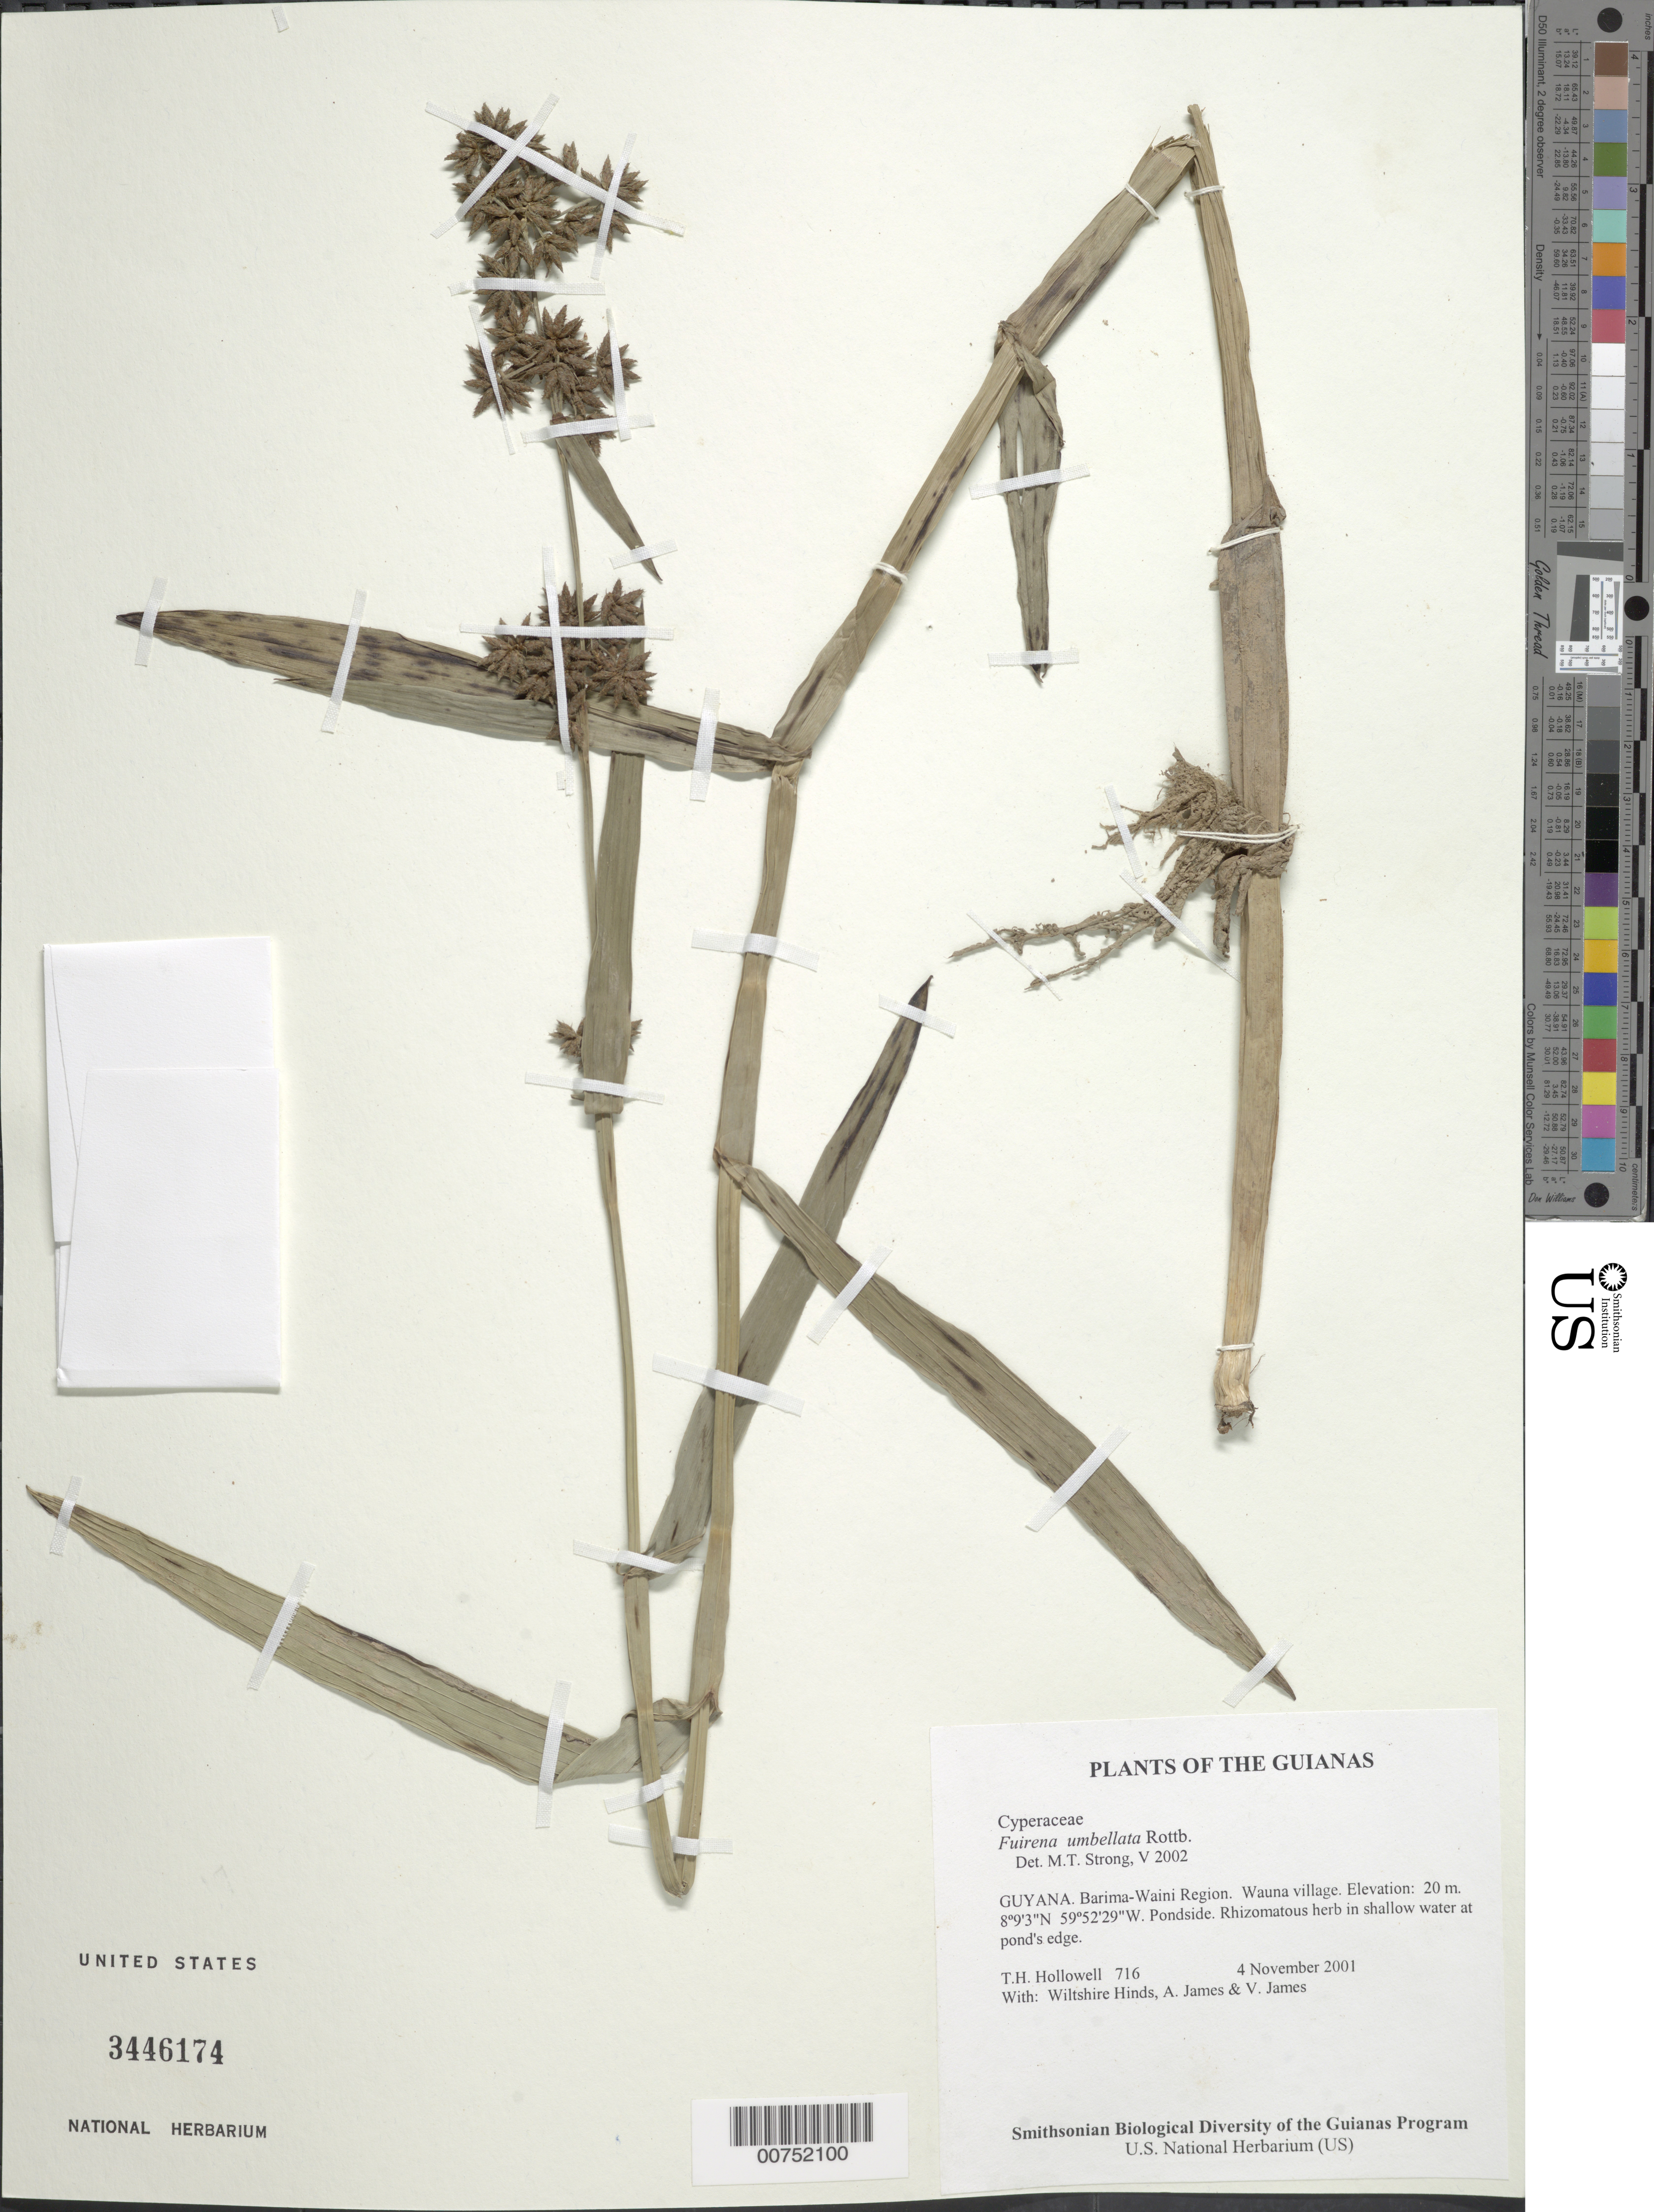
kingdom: Plantae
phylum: Tracheophyta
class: Liliopsida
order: Poales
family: Cyperaceae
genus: Fuirena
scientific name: Fuirena umbellata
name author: Rottb.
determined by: Strong, M. T., (US), Smithsonian Institution - National Museum of Natural History (UNITED STATES)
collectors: T. Hollowell, W. Hinds, A. James & M. James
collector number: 716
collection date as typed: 4 November 2001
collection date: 2001-11-04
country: Guyana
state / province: Barima-Waini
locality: Wauna village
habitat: Pondside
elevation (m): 20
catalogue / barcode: US 3446174